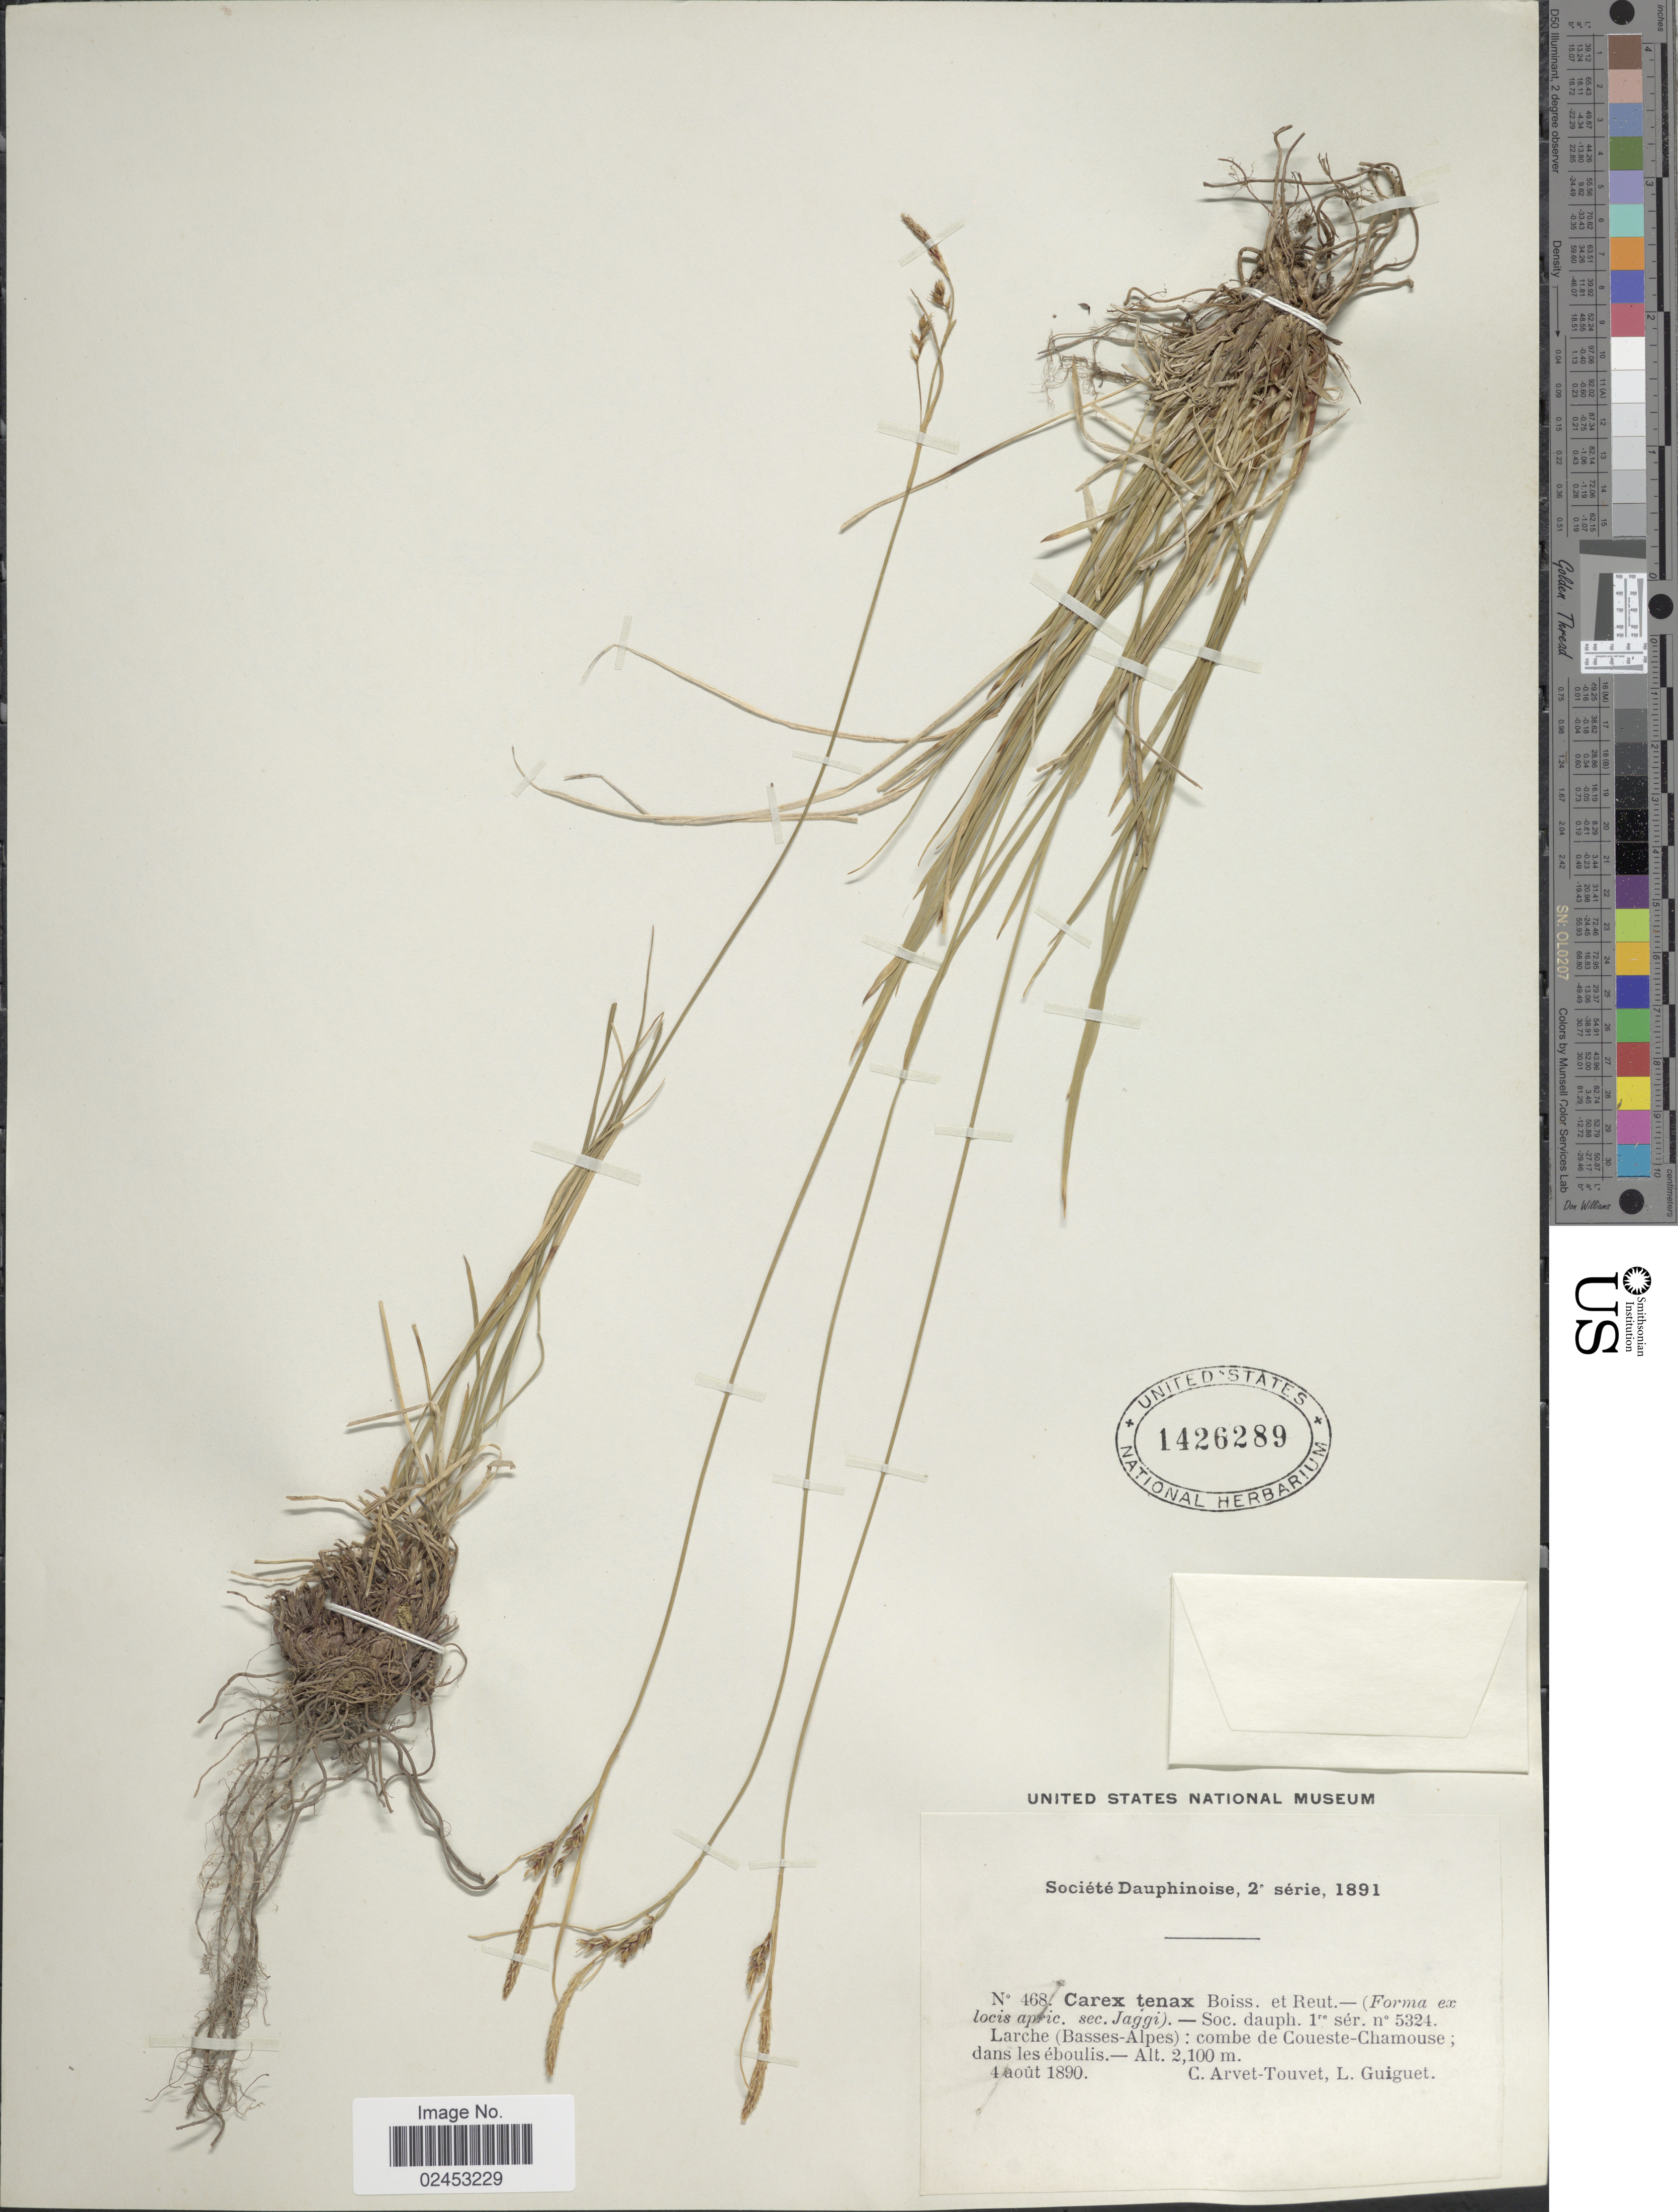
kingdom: Plantae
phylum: Tracheophyta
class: Liliopsida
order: Poales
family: Cyperaceae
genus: Carex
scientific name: Carex tenax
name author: Chapm. ex Dewey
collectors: J. Arvet-Touvet & L. Guiguet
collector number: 468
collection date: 1890-08-04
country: France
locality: Societe Dauphinoise, Larche (Basses-Alpes): combe de Coueste-Chamouse; dans les eboulis.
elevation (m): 2100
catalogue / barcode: US 1426289